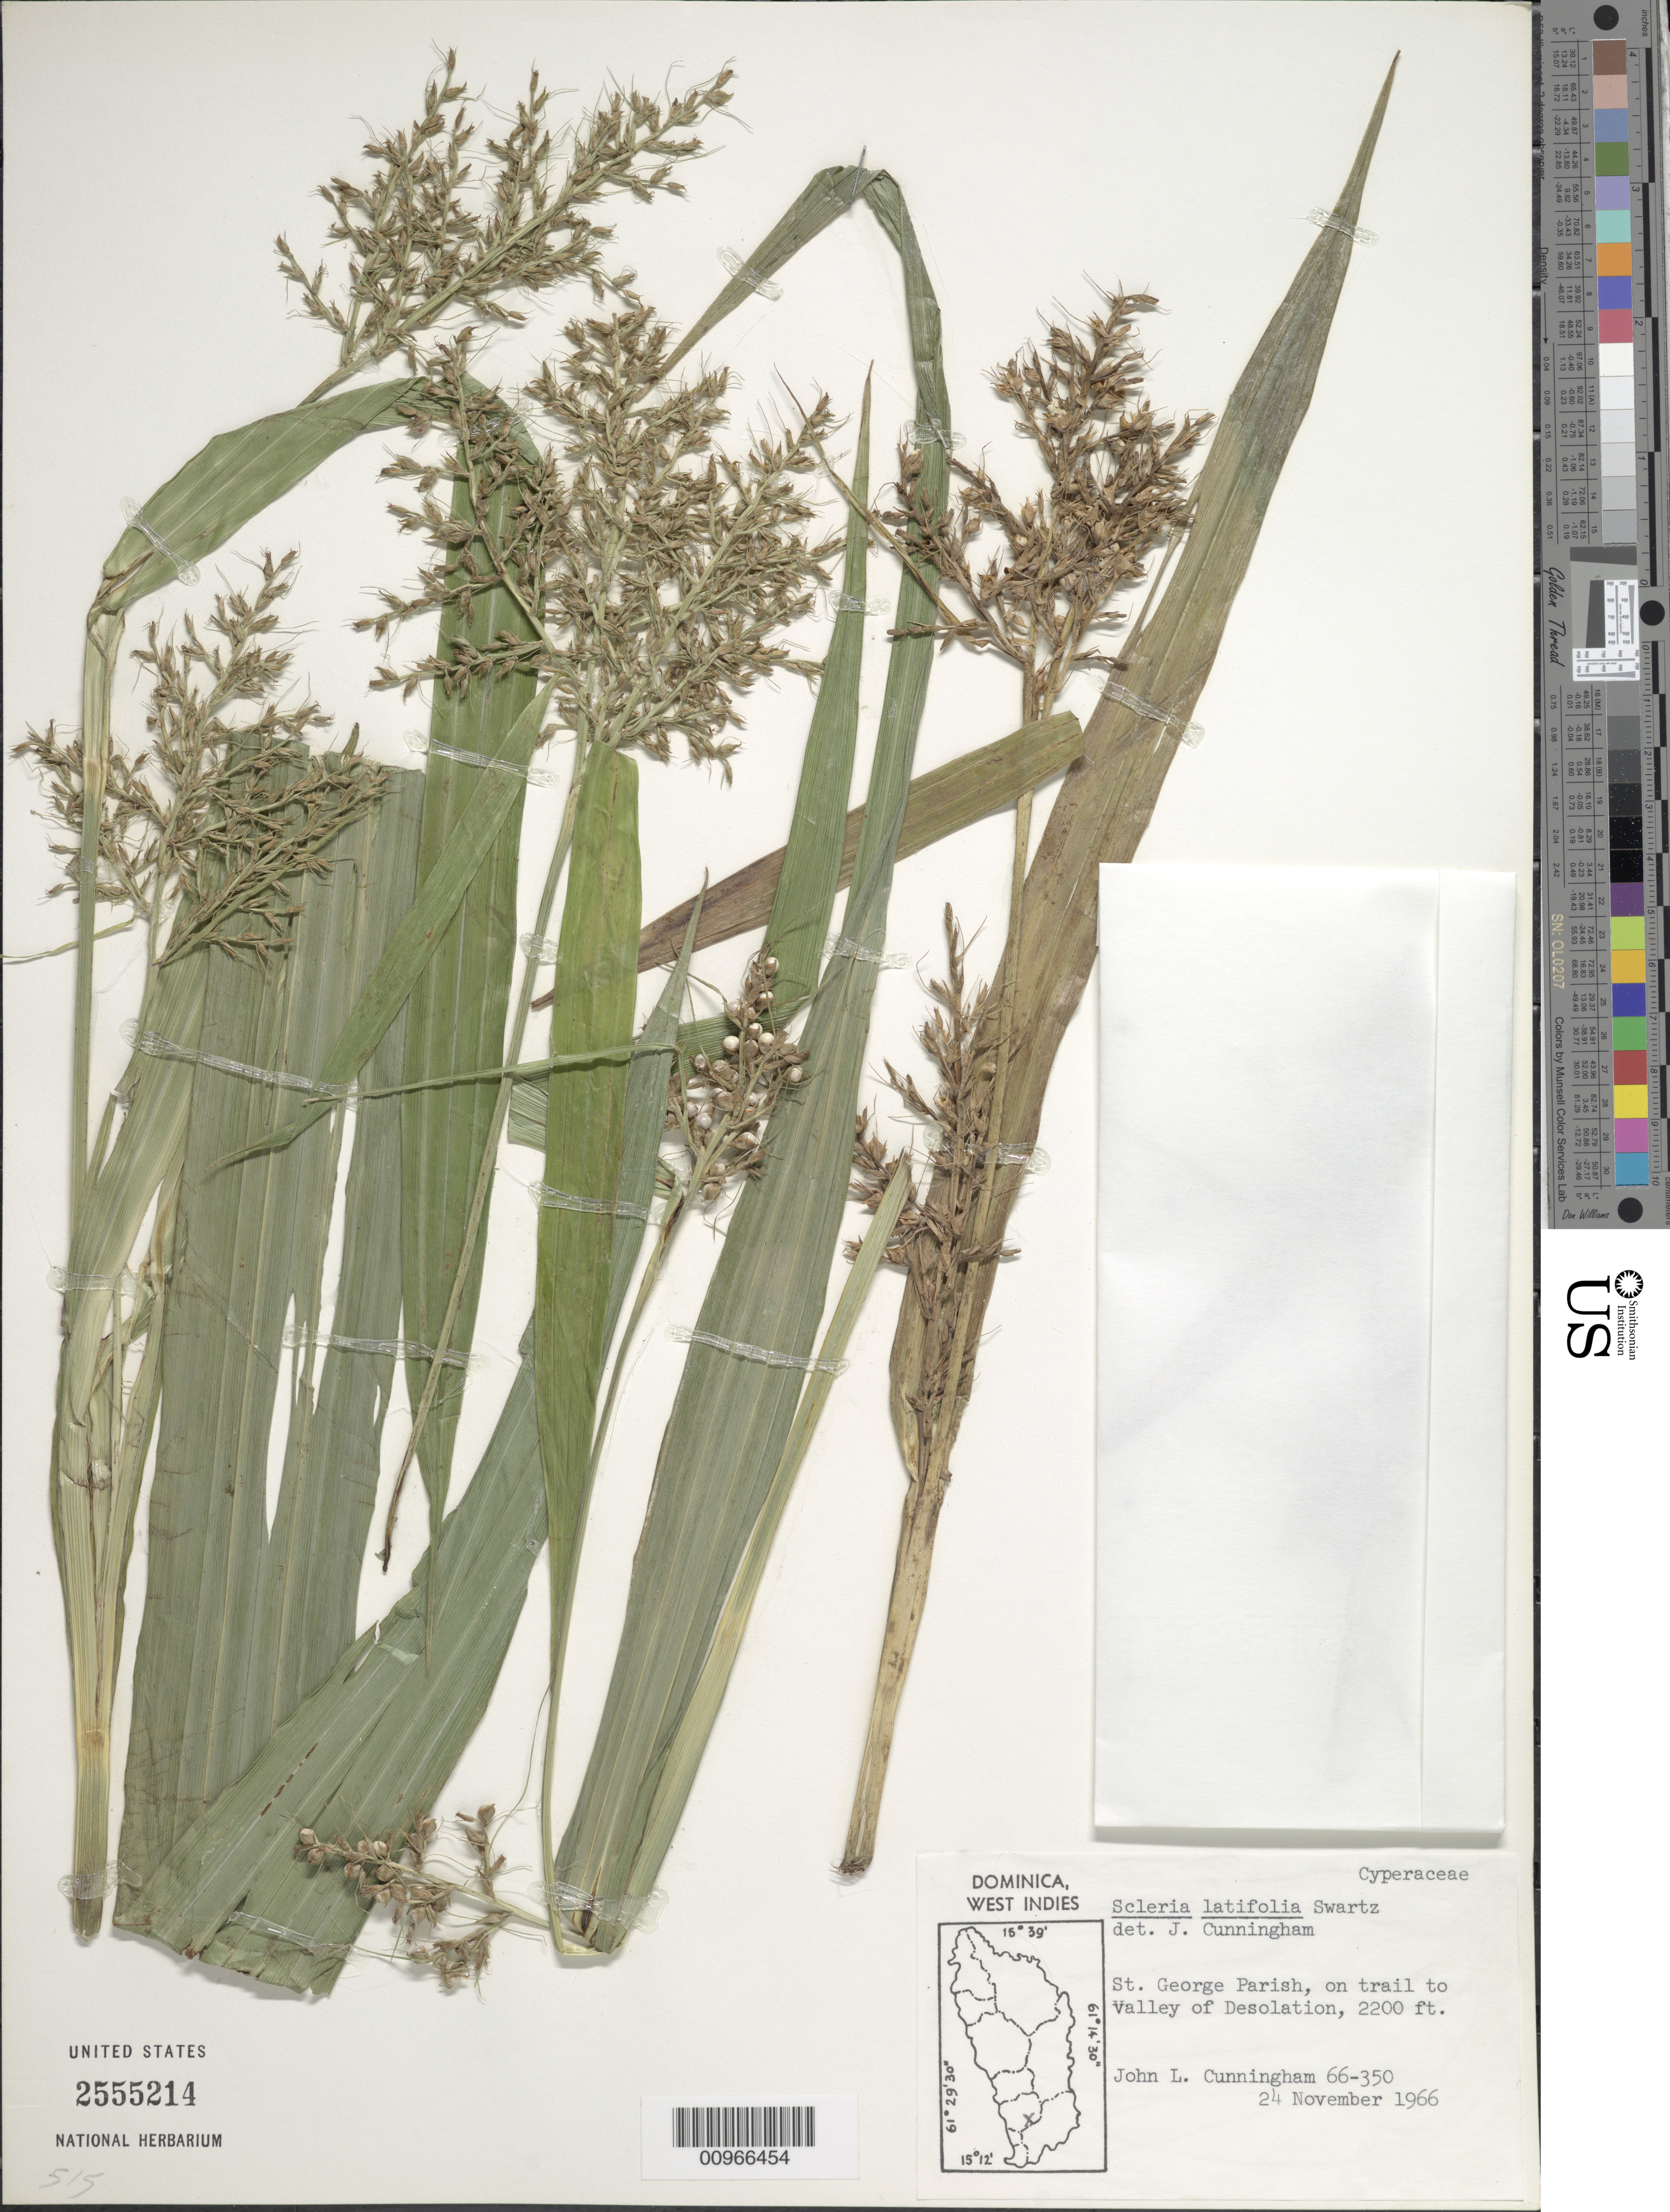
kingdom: Plantae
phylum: Tracheophyta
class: Liliopsida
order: Poales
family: Cyperaceae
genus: Scleria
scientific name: Scleria latifolia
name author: Sw.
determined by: Cunningham, J.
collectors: J. Cunningham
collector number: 66350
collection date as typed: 24 Nov 1966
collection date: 1966-11-24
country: Dominica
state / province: St. George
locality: On trail to Valley of Desolation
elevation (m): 671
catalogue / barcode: US 2555214